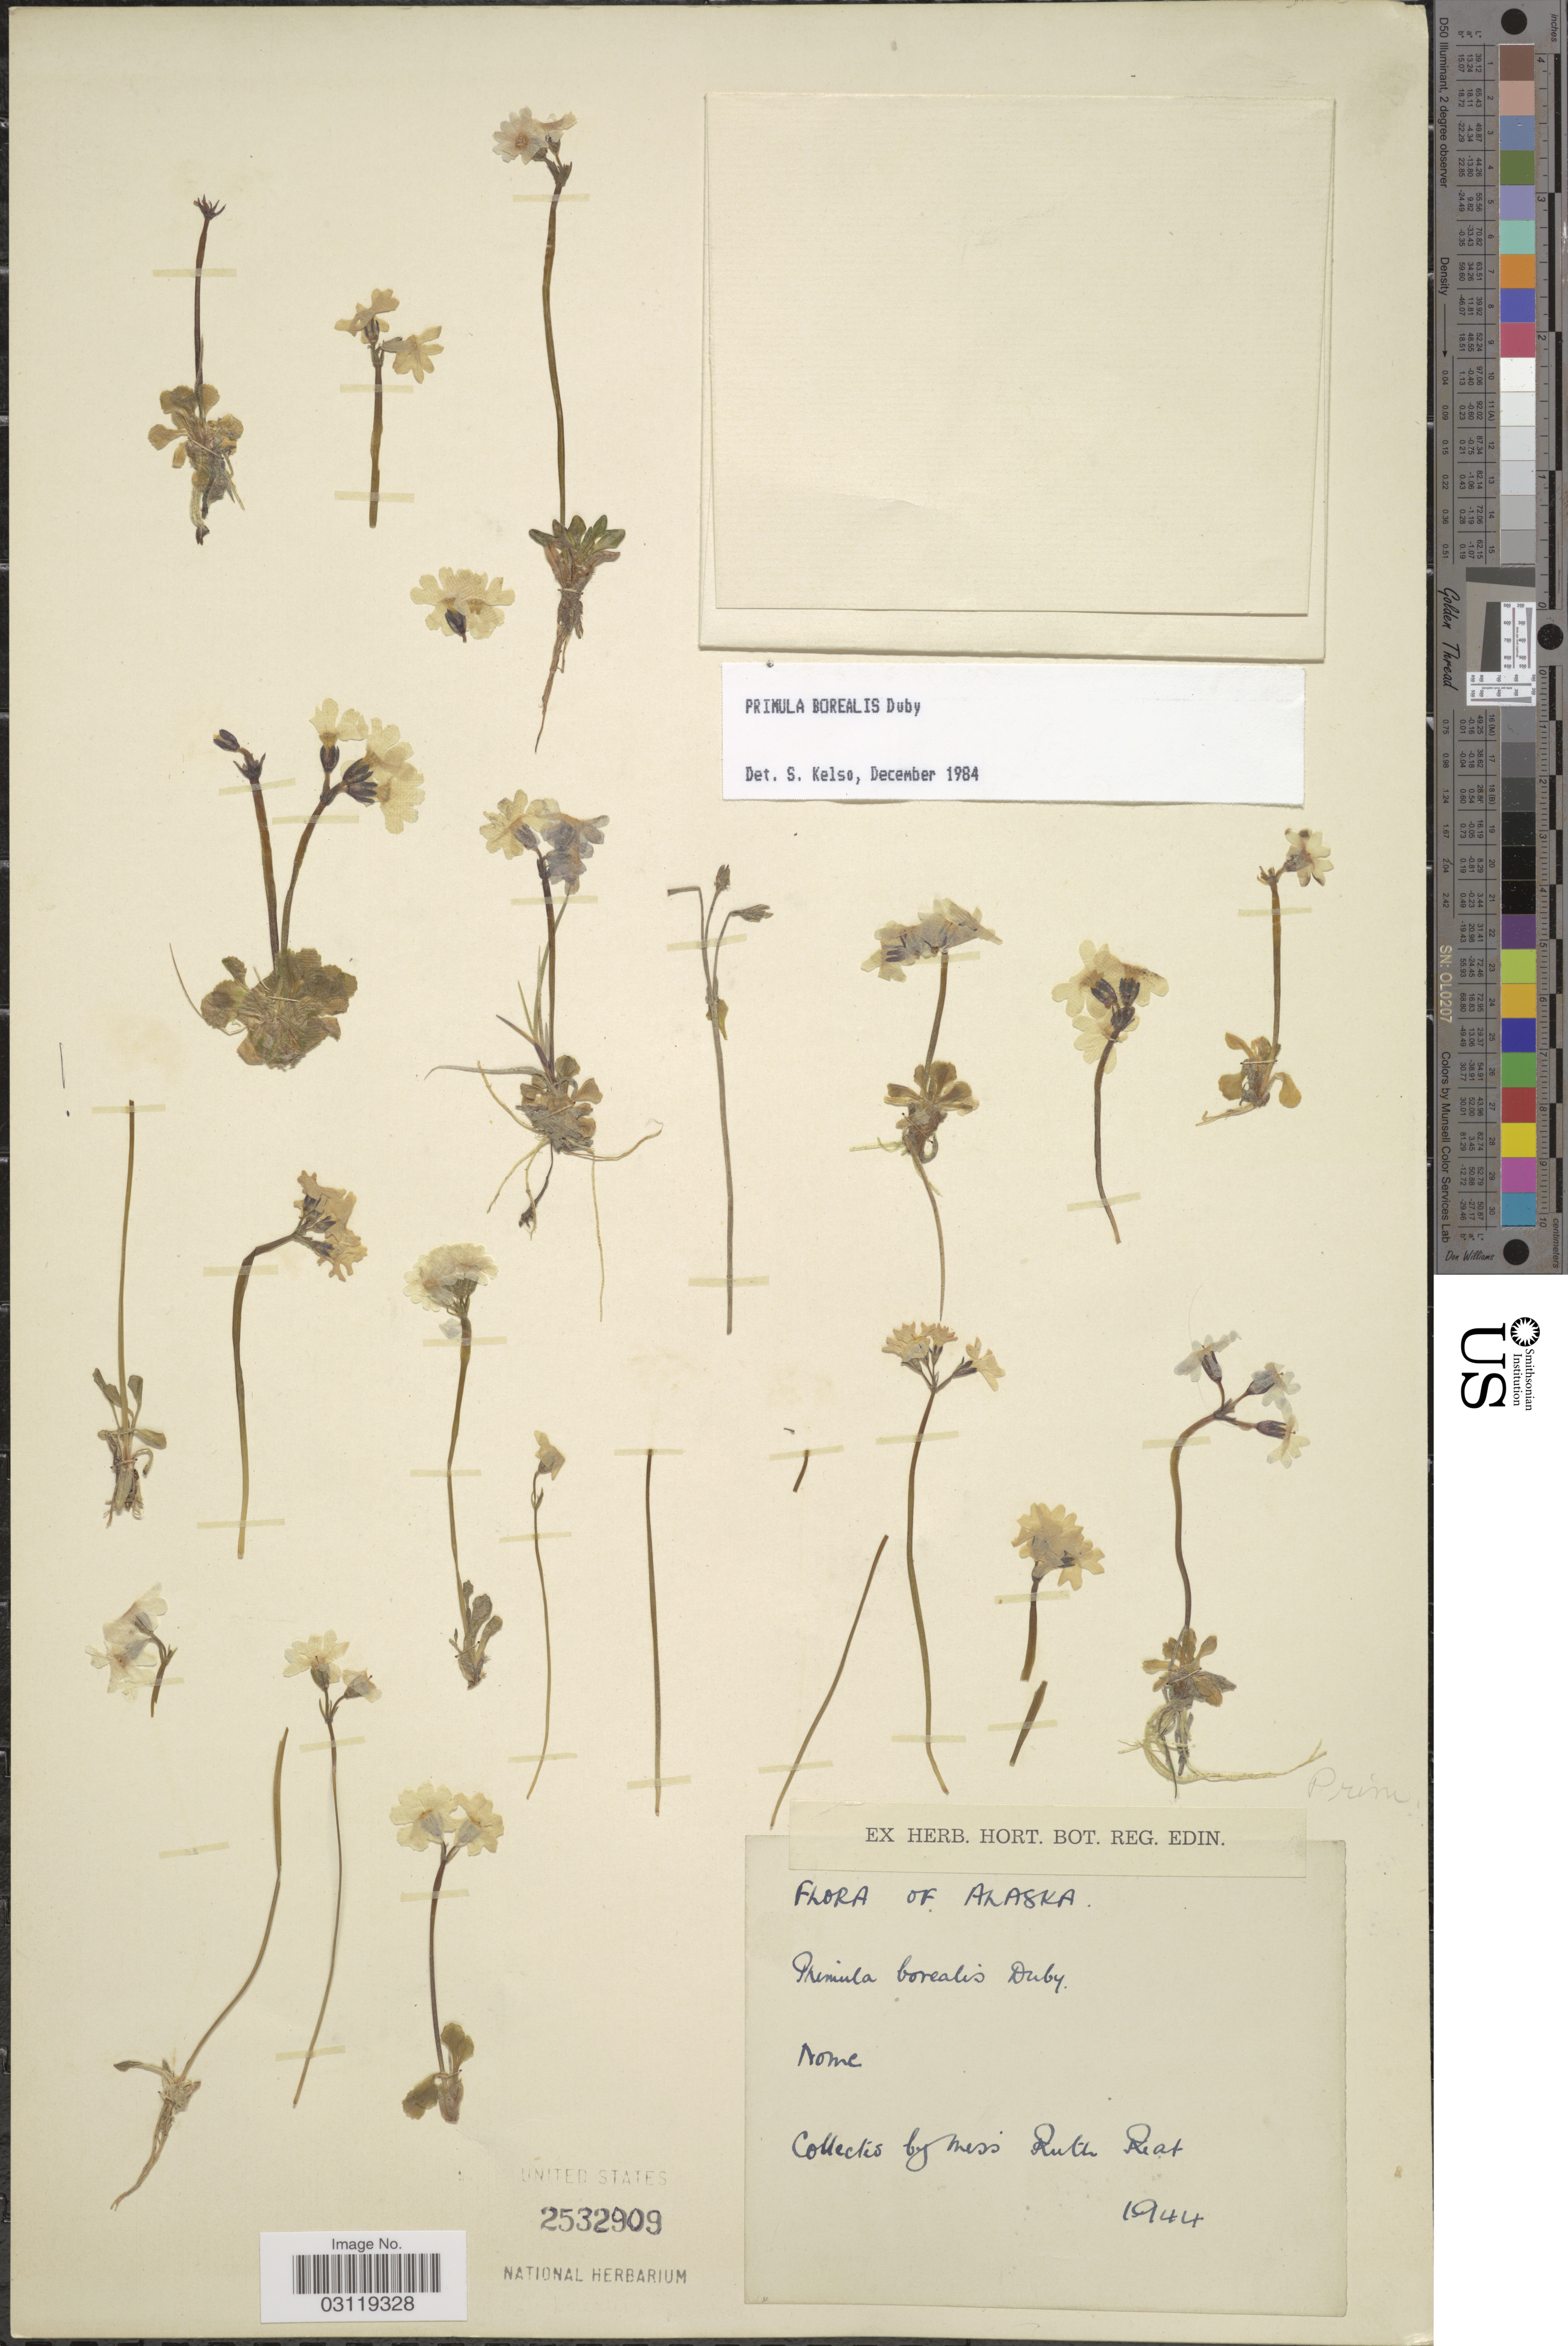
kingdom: Plantae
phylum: Tracheophyta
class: Magnoliopsida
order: Ericales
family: Primulaceae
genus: Primula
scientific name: Primula borealis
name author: Duby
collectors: R. Riat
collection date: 1944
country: United States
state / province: Alaska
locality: Nome.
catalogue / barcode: US 2532909